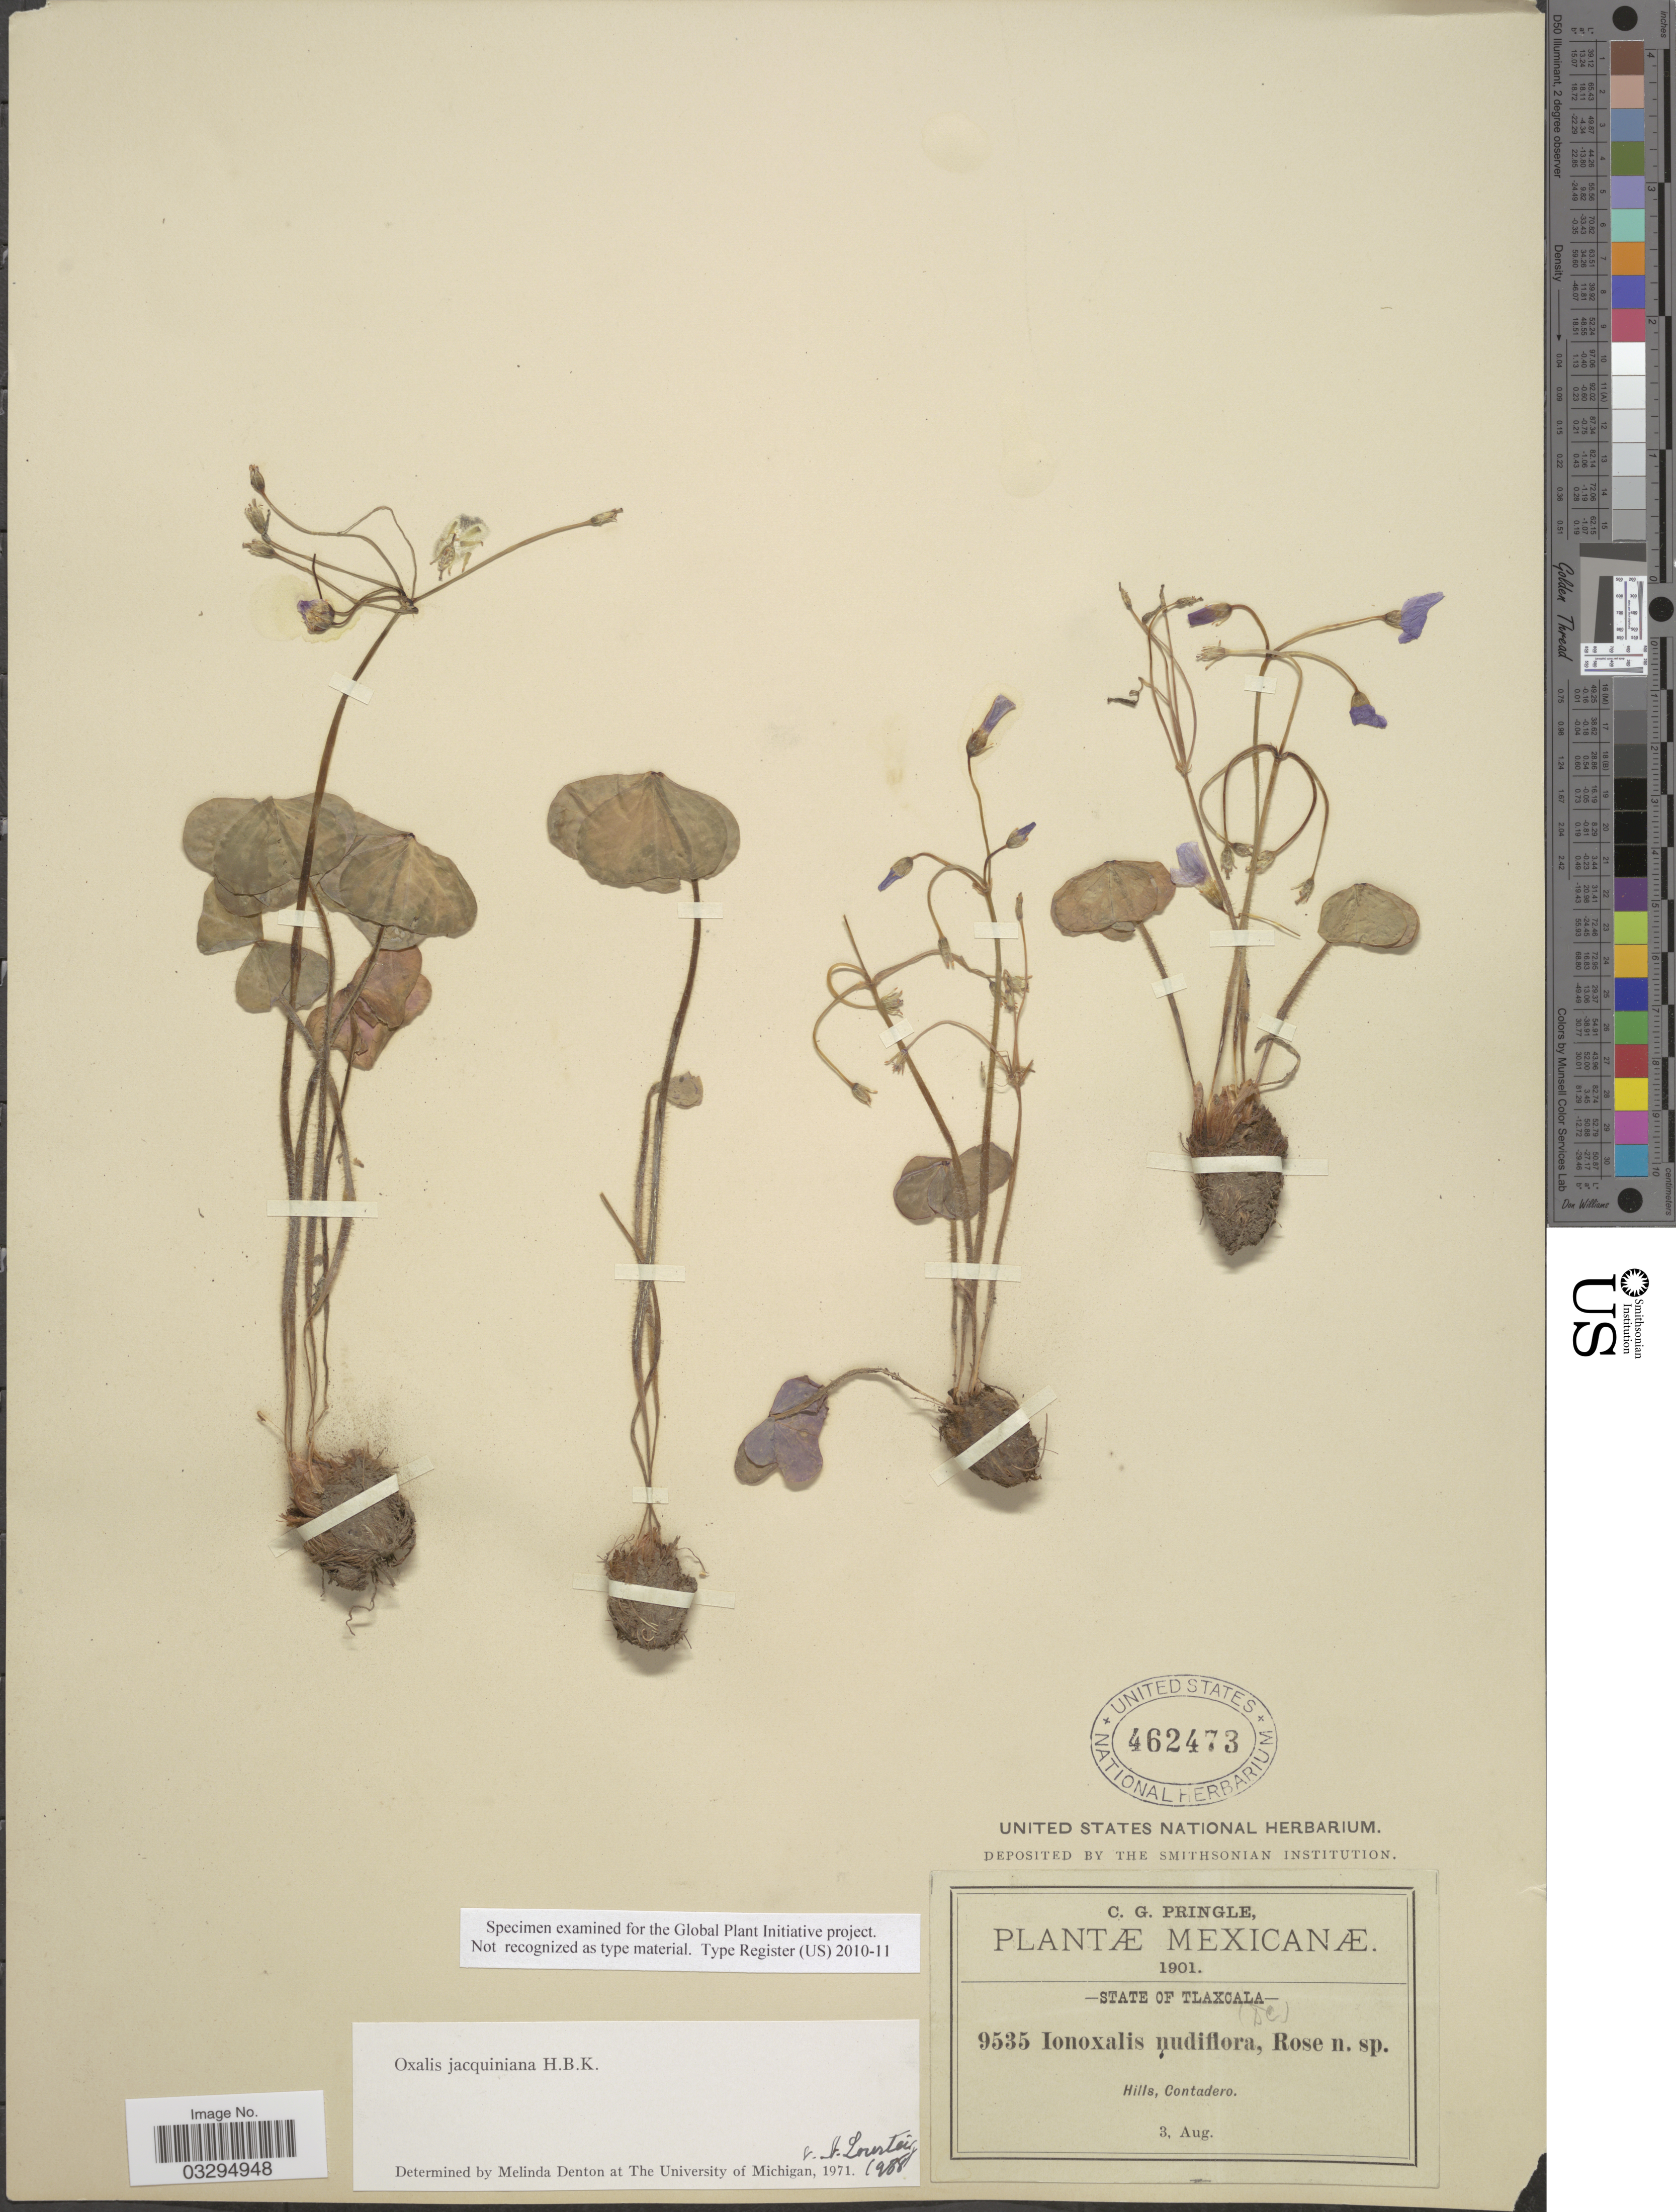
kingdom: Plantae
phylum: Tracheophyta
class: Magnoliopsida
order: Oxalidales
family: Oxalidaceae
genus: Oxalis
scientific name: Oxalis jacquiniana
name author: Kunth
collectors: C. G. Pringle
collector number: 9535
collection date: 1901-08-03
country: Mexico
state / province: Tlaxcala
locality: Hills, Contadero.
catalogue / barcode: US 462473